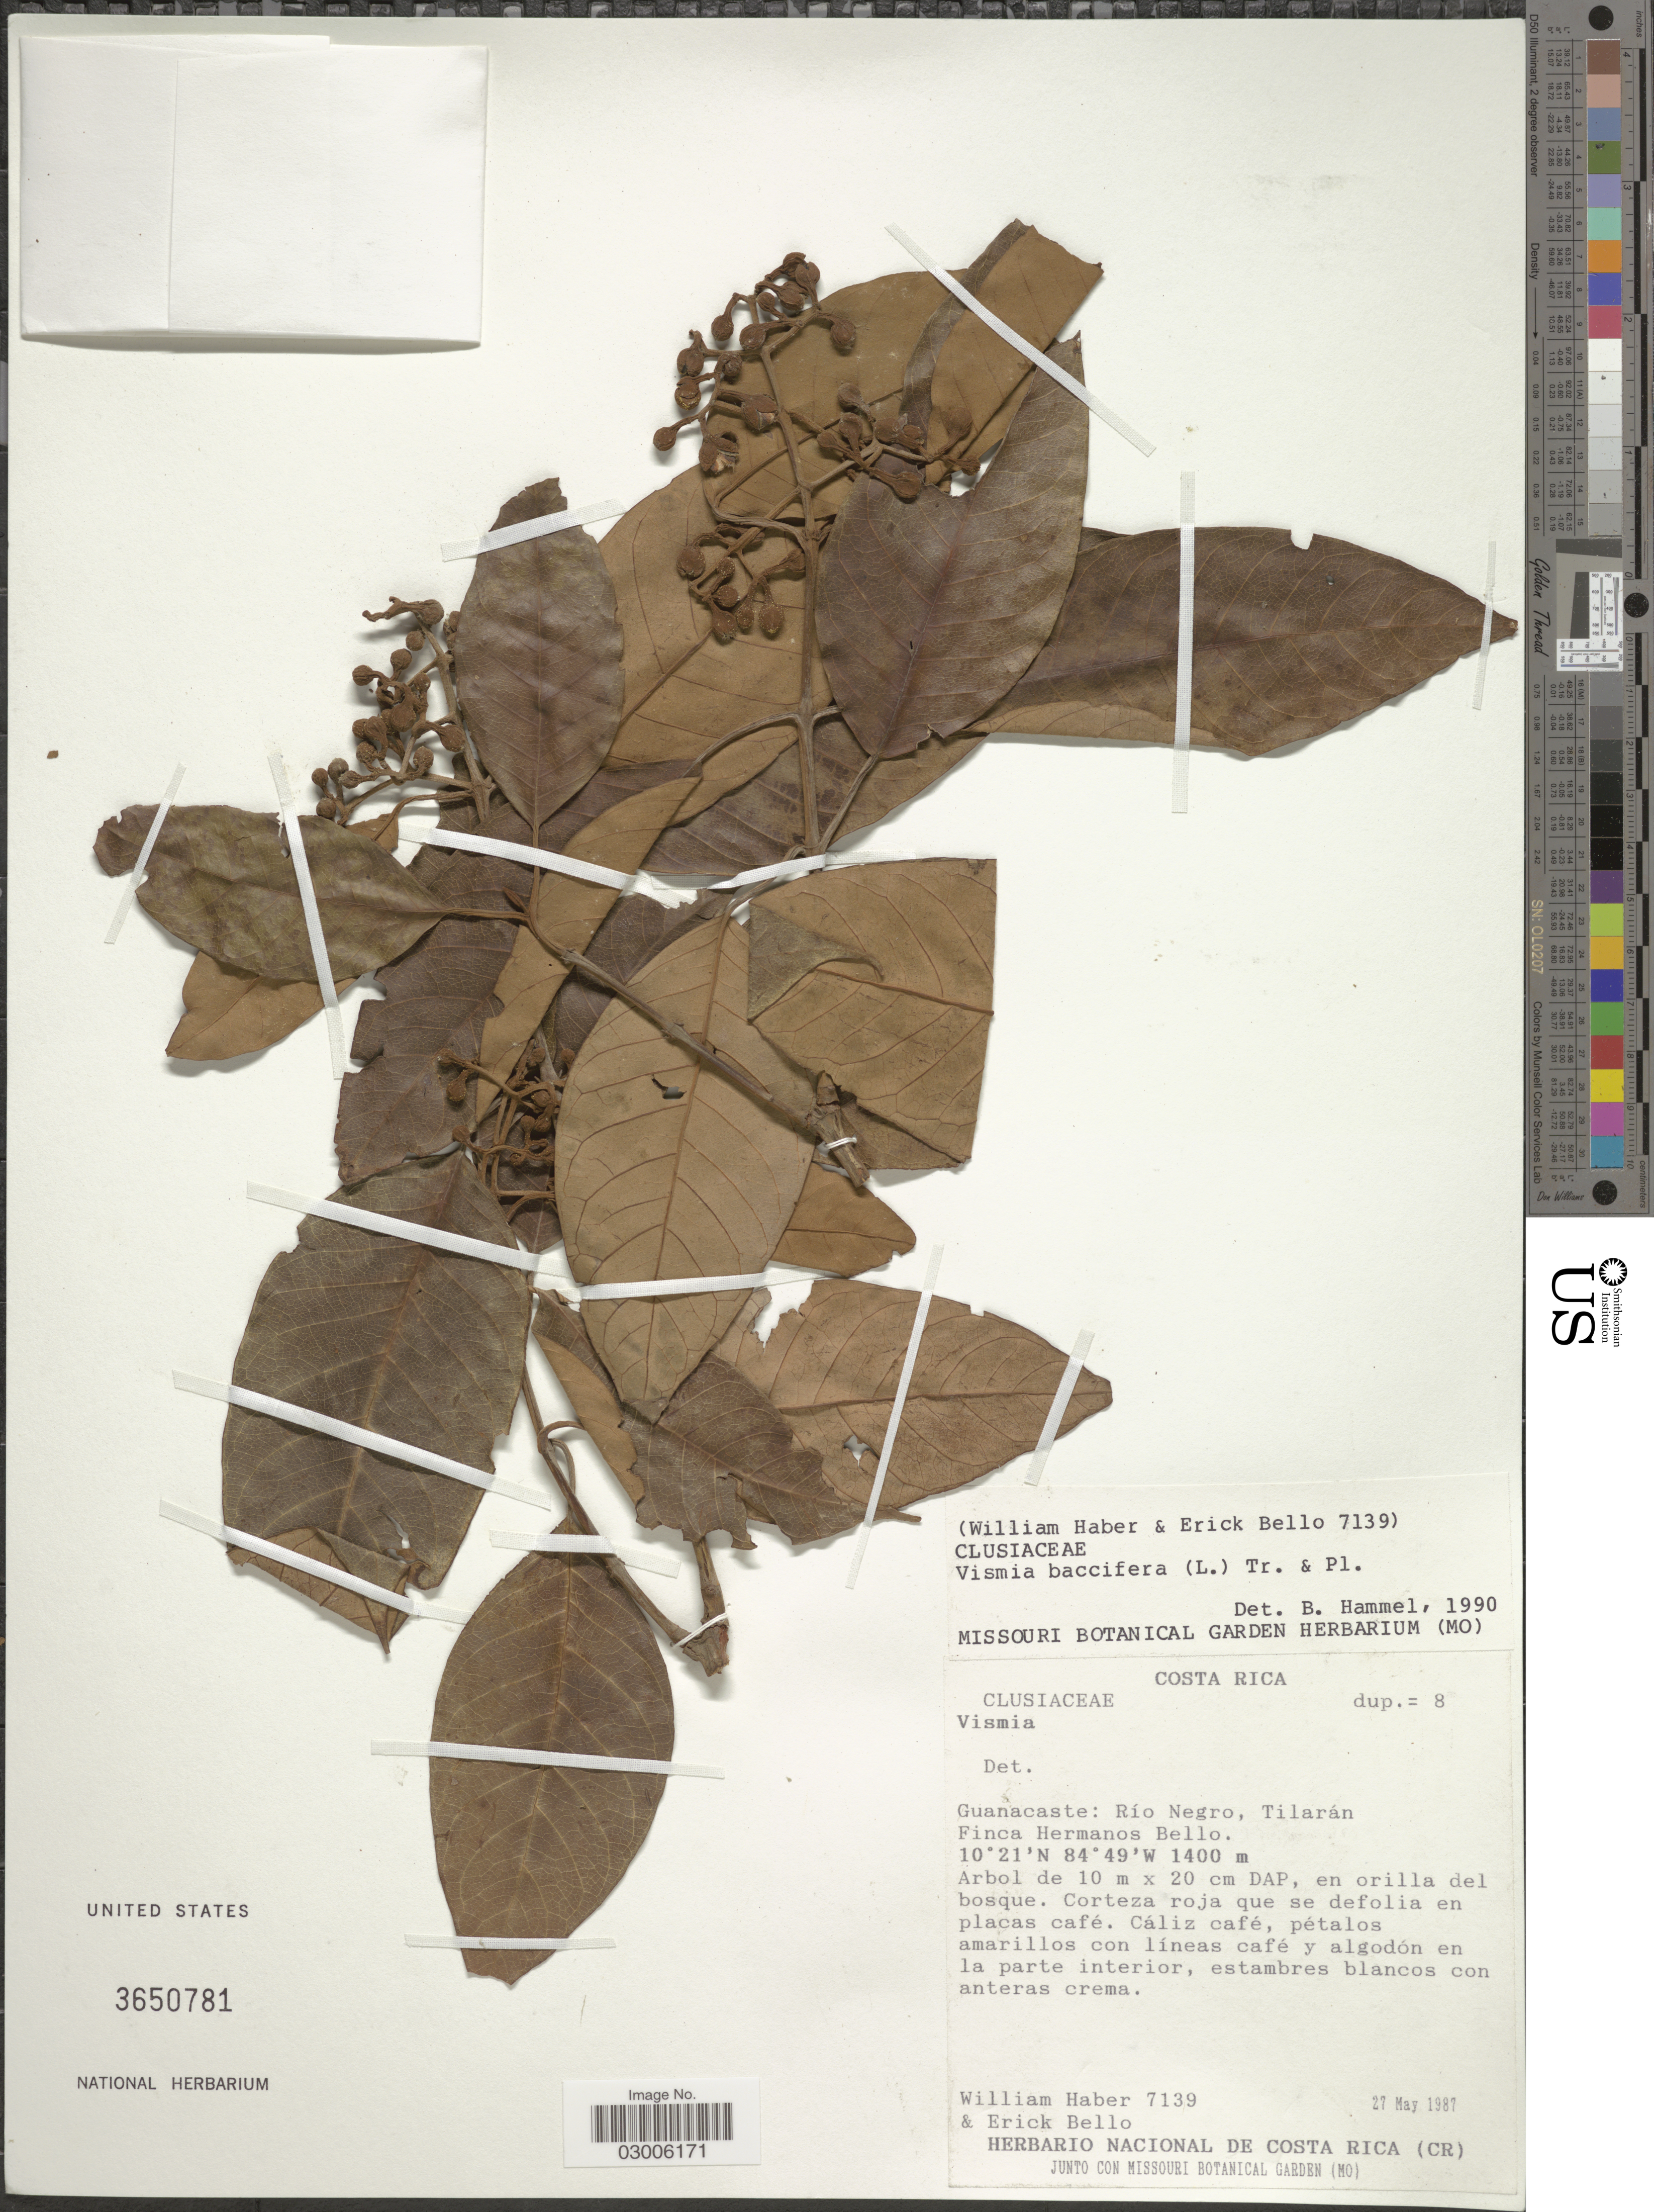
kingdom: Plantae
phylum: Tracheophyta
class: Magnoliopsida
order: Malpighiales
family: Hypericaceae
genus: Vismia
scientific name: Vismia baccifera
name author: (L.) Triana & Planch.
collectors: W. Haber & E. Bello C.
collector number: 7139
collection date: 1987-05-27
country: Costa Rica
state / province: Guanacaste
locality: Río Negro, Tilarán. Finca Hermanos Bello.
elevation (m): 1400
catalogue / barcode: US 3650781